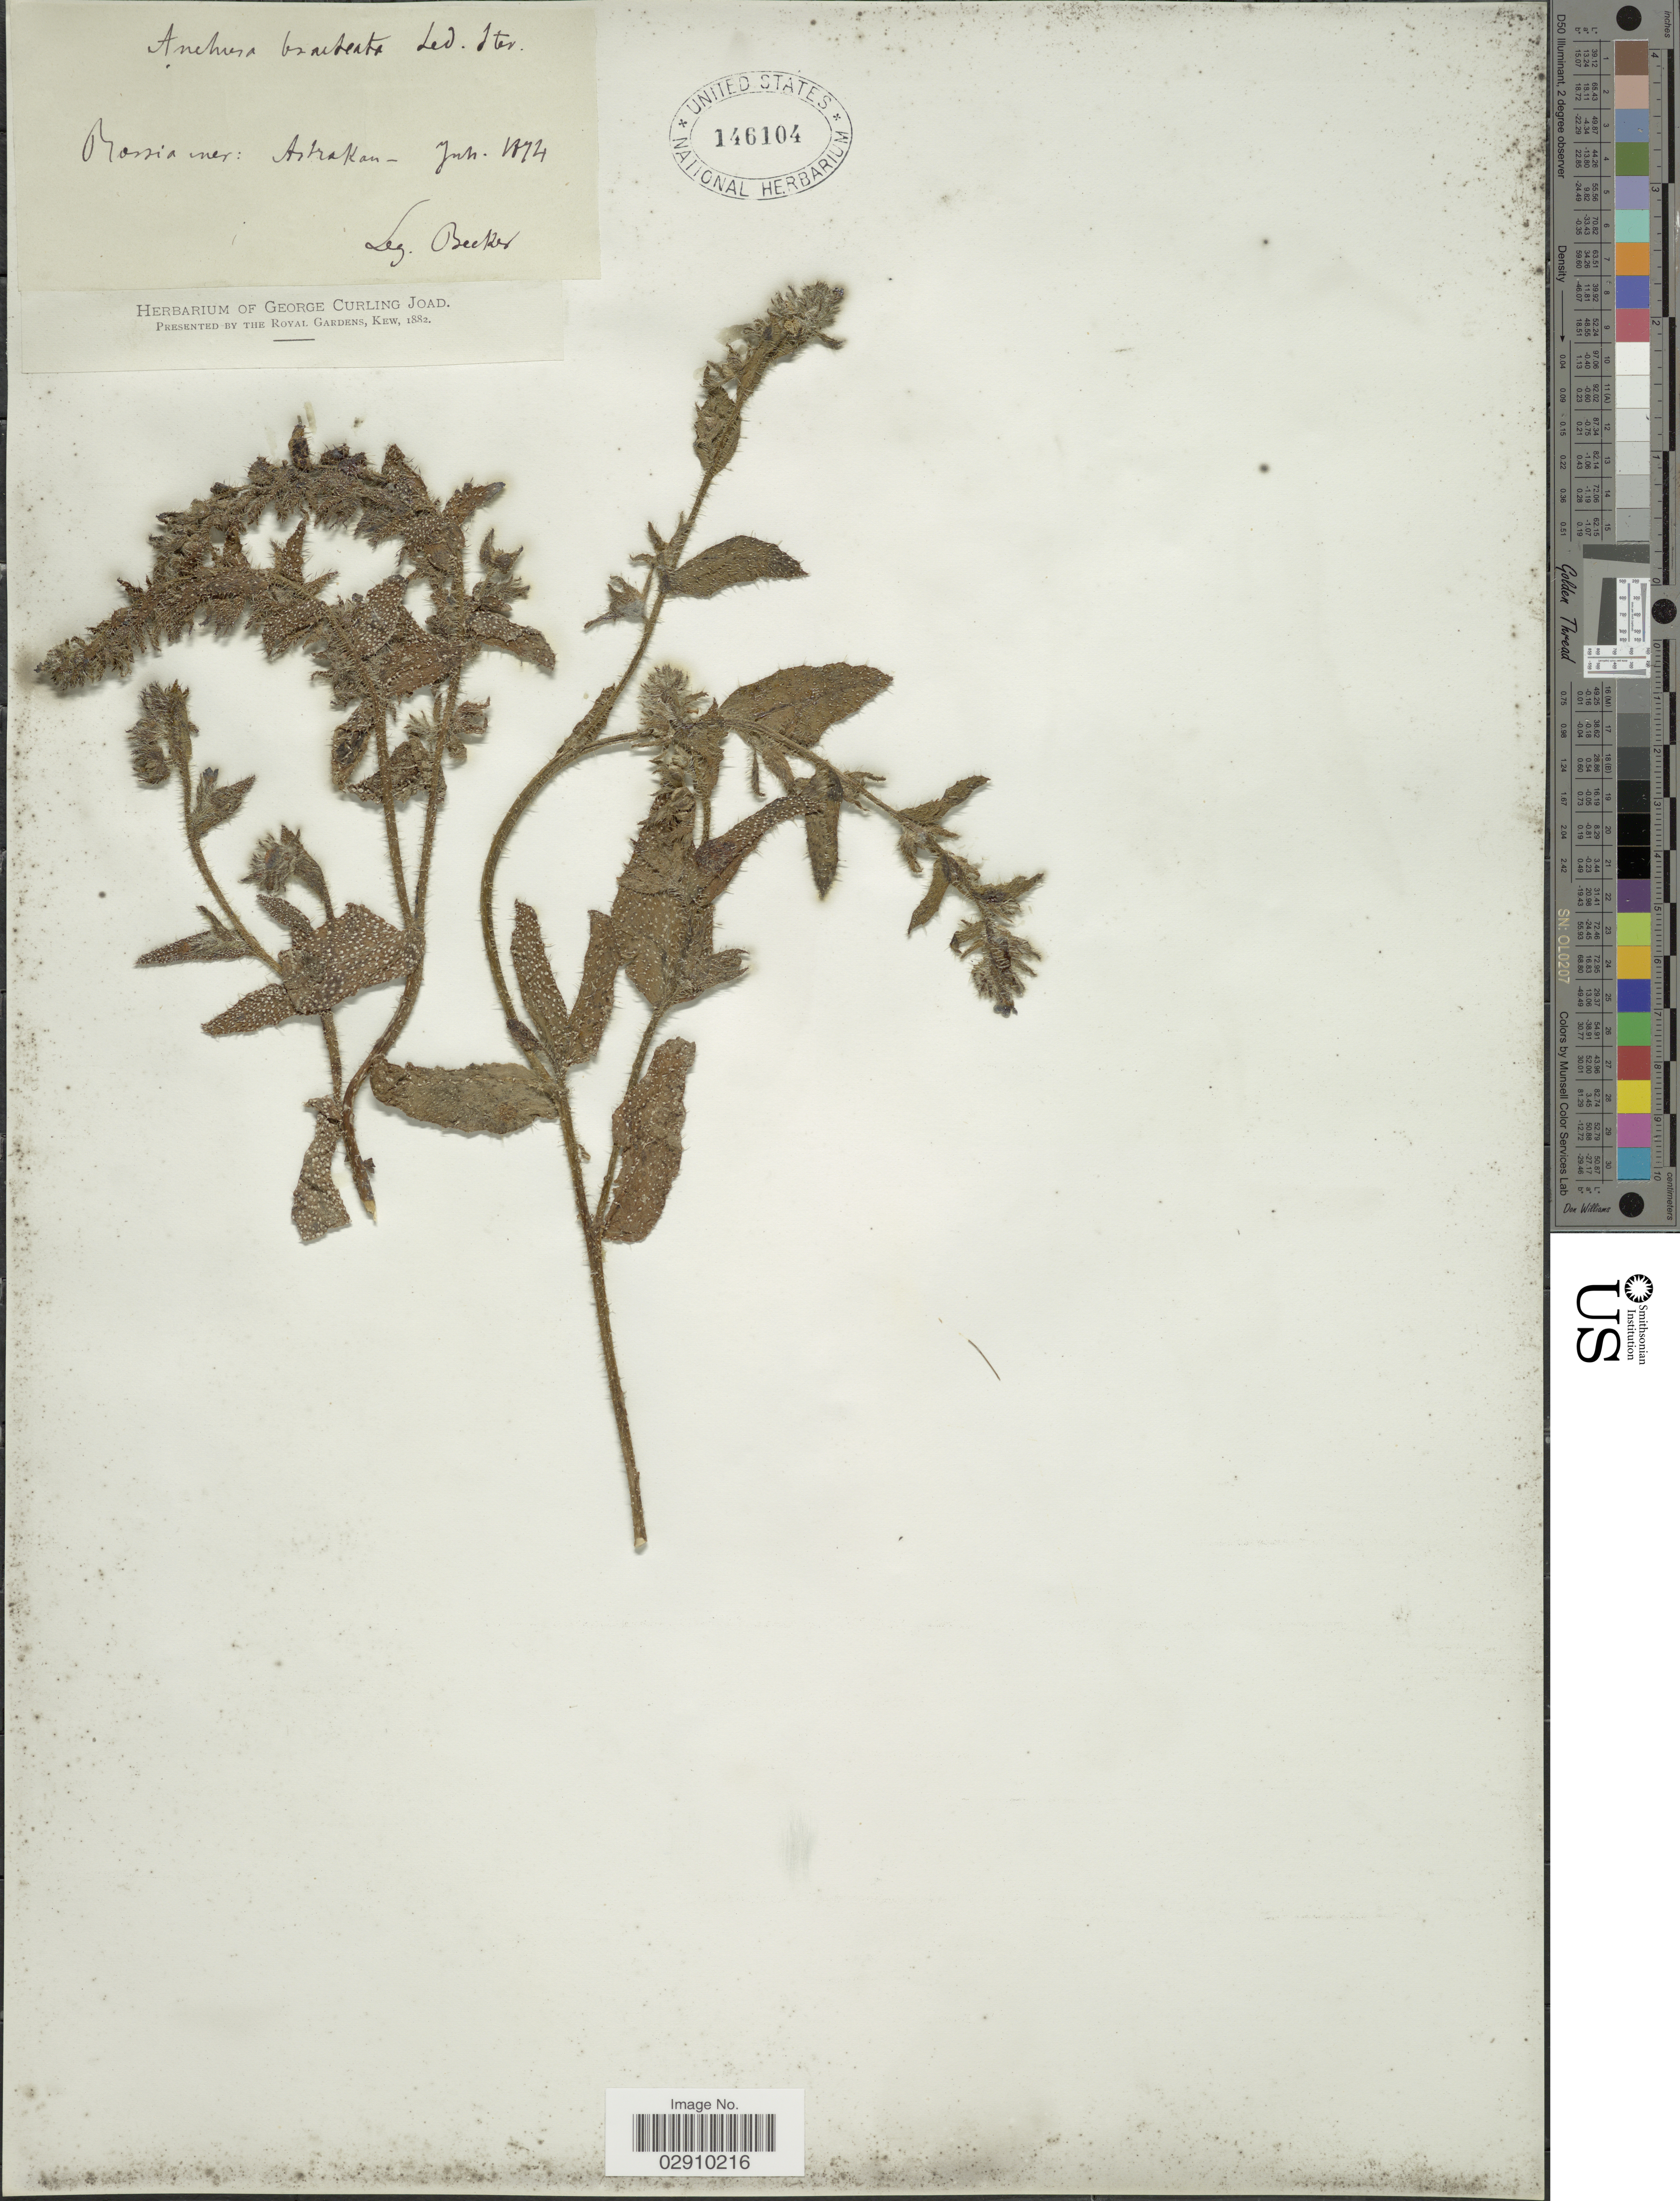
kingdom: Plantae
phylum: Tracheophyta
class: Magnoliopsida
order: Boraginales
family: Boraginaceae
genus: Anchusa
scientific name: Anchusa bracteolata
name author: Viv.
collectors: -. Becker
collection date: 1874-07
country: Russian Federation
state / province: Astrakhan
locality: Rossia iner: Astrakan.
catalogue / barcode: US 146104